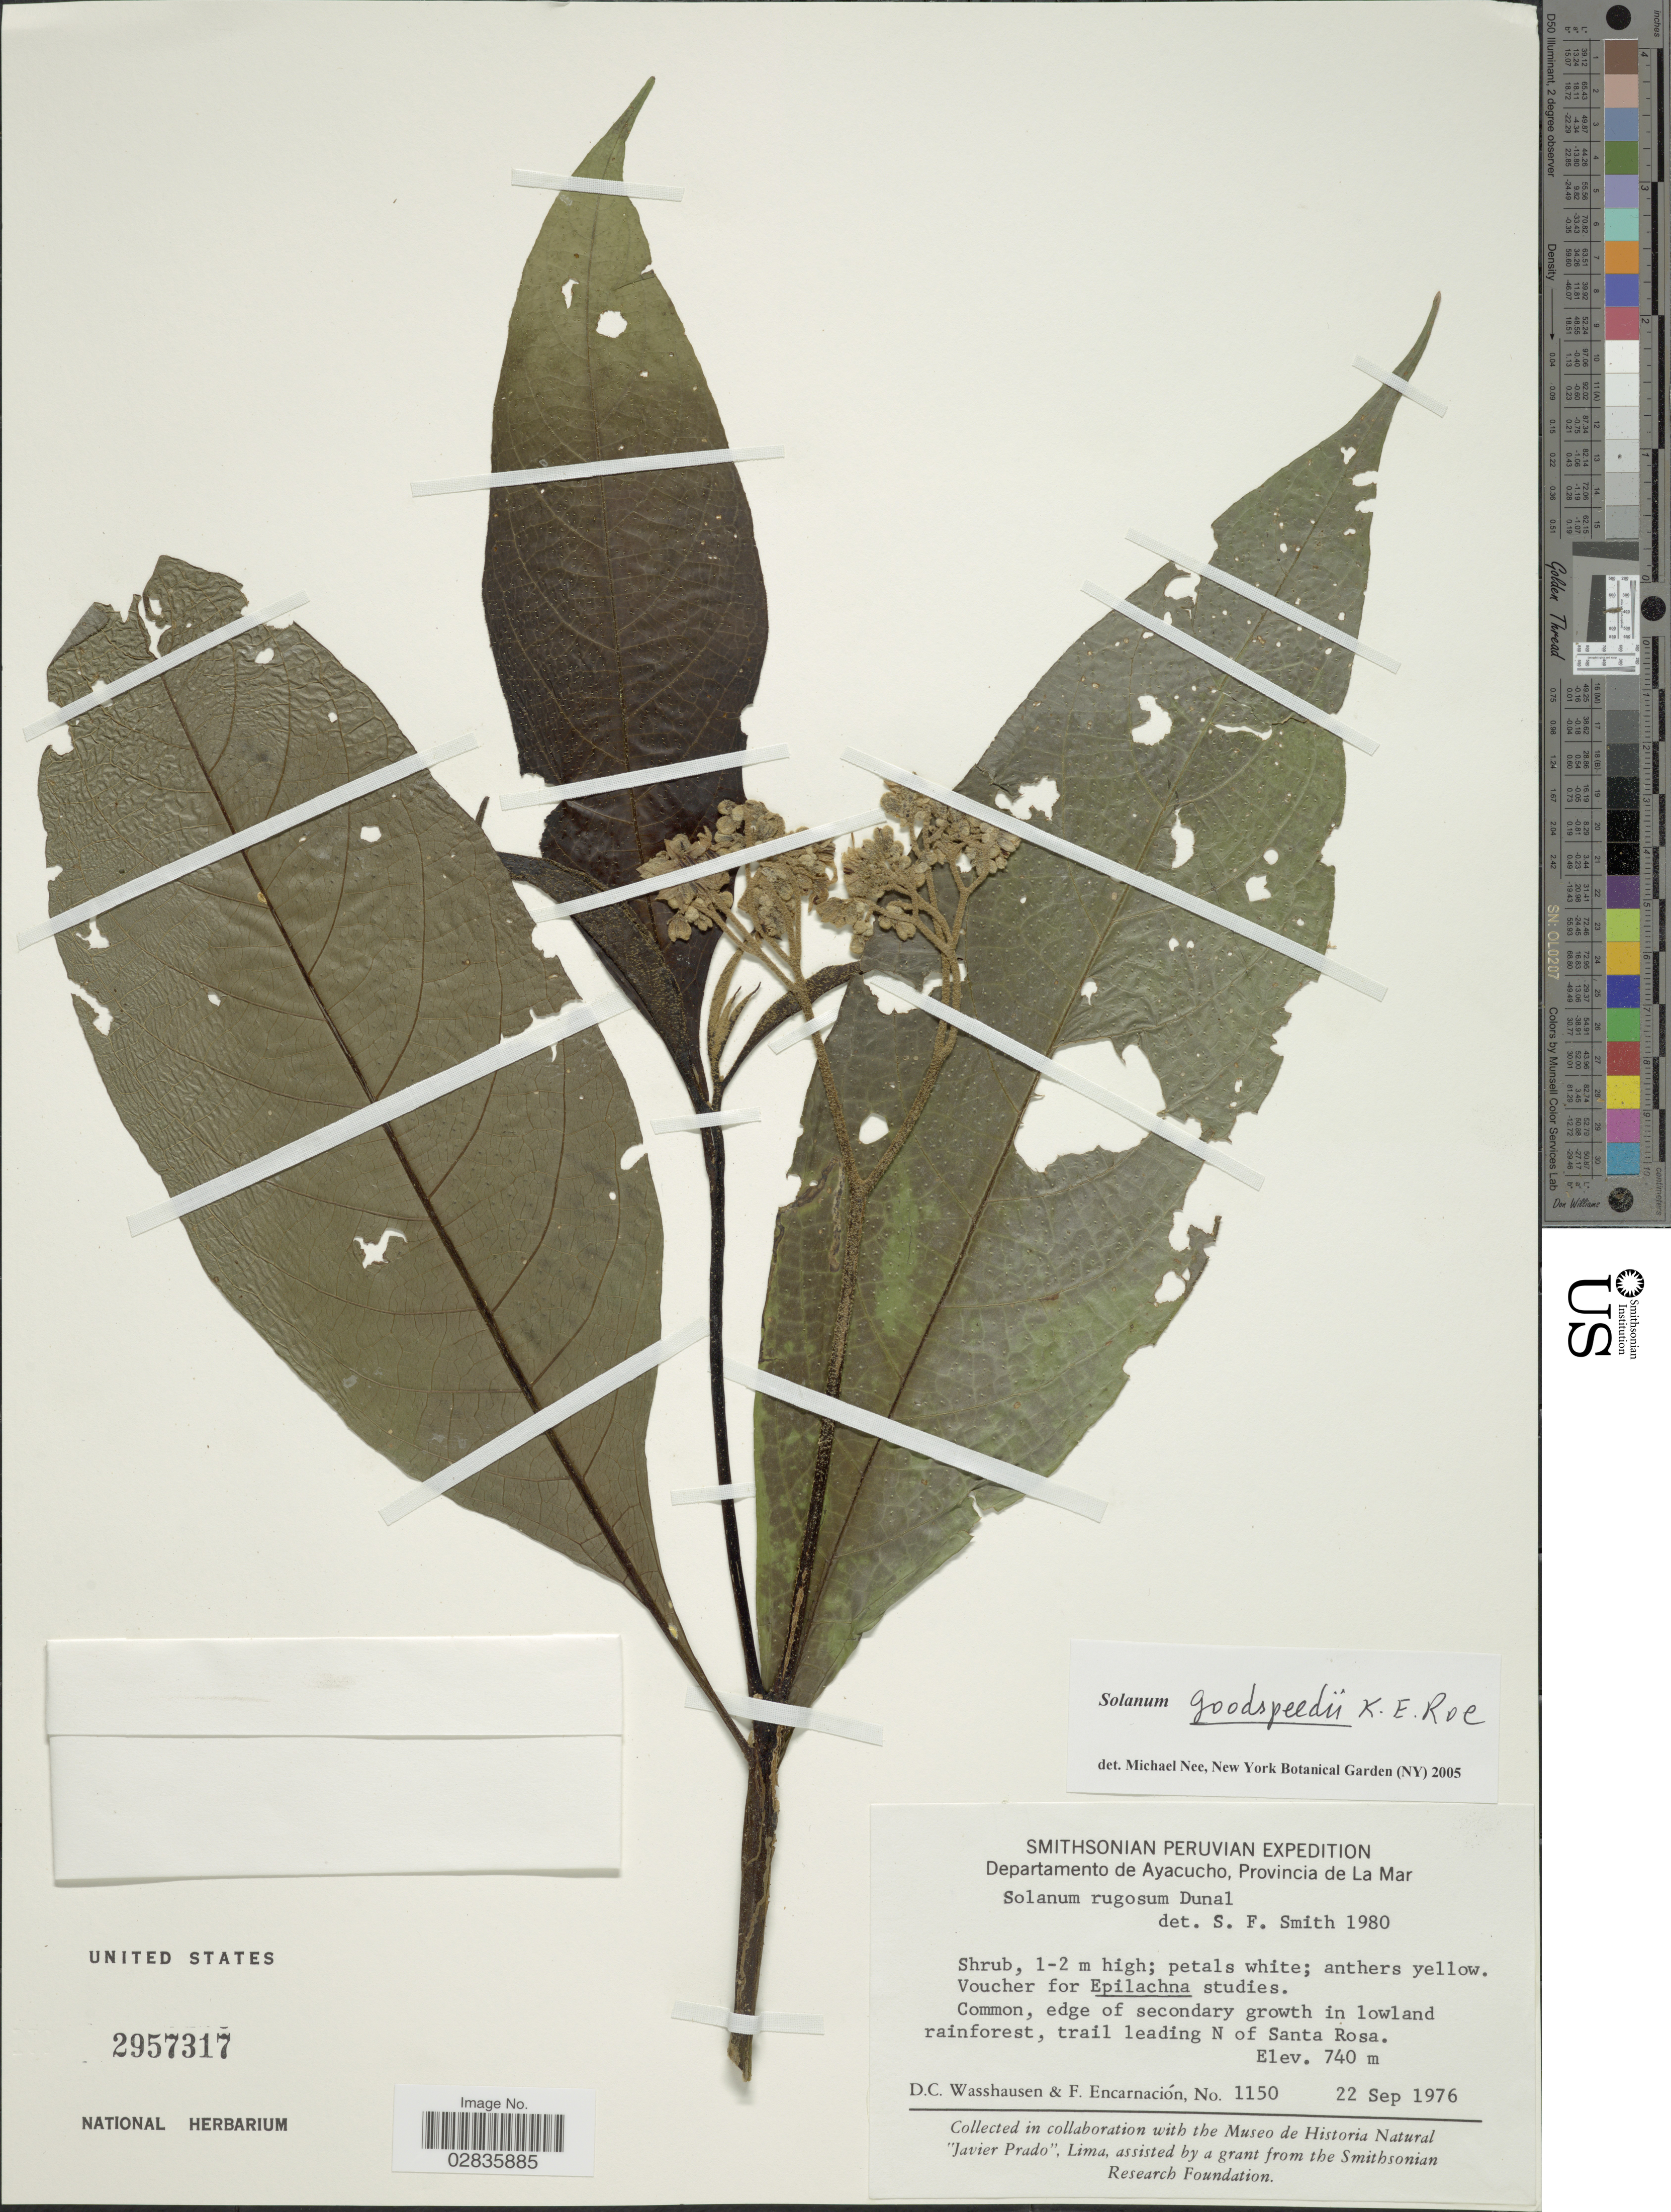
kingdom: Plantae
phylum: Tracheophyta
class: Magnoliopsida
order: Solanales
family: Solanaceae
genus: Solanum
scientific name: Solanum goodspeedii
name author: K.E. Roe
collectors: D. C. Wasshausen & F. Encarnación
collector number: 1150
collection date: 1976-09-22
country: Peru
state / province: Ayacucho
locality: Departamento de Ayacucho, Provincia de La Mar. Common, edge of secondary growth in lowland rainforest, trail leading N of Santa Rosa.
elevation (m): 740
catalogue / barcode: US 2957317